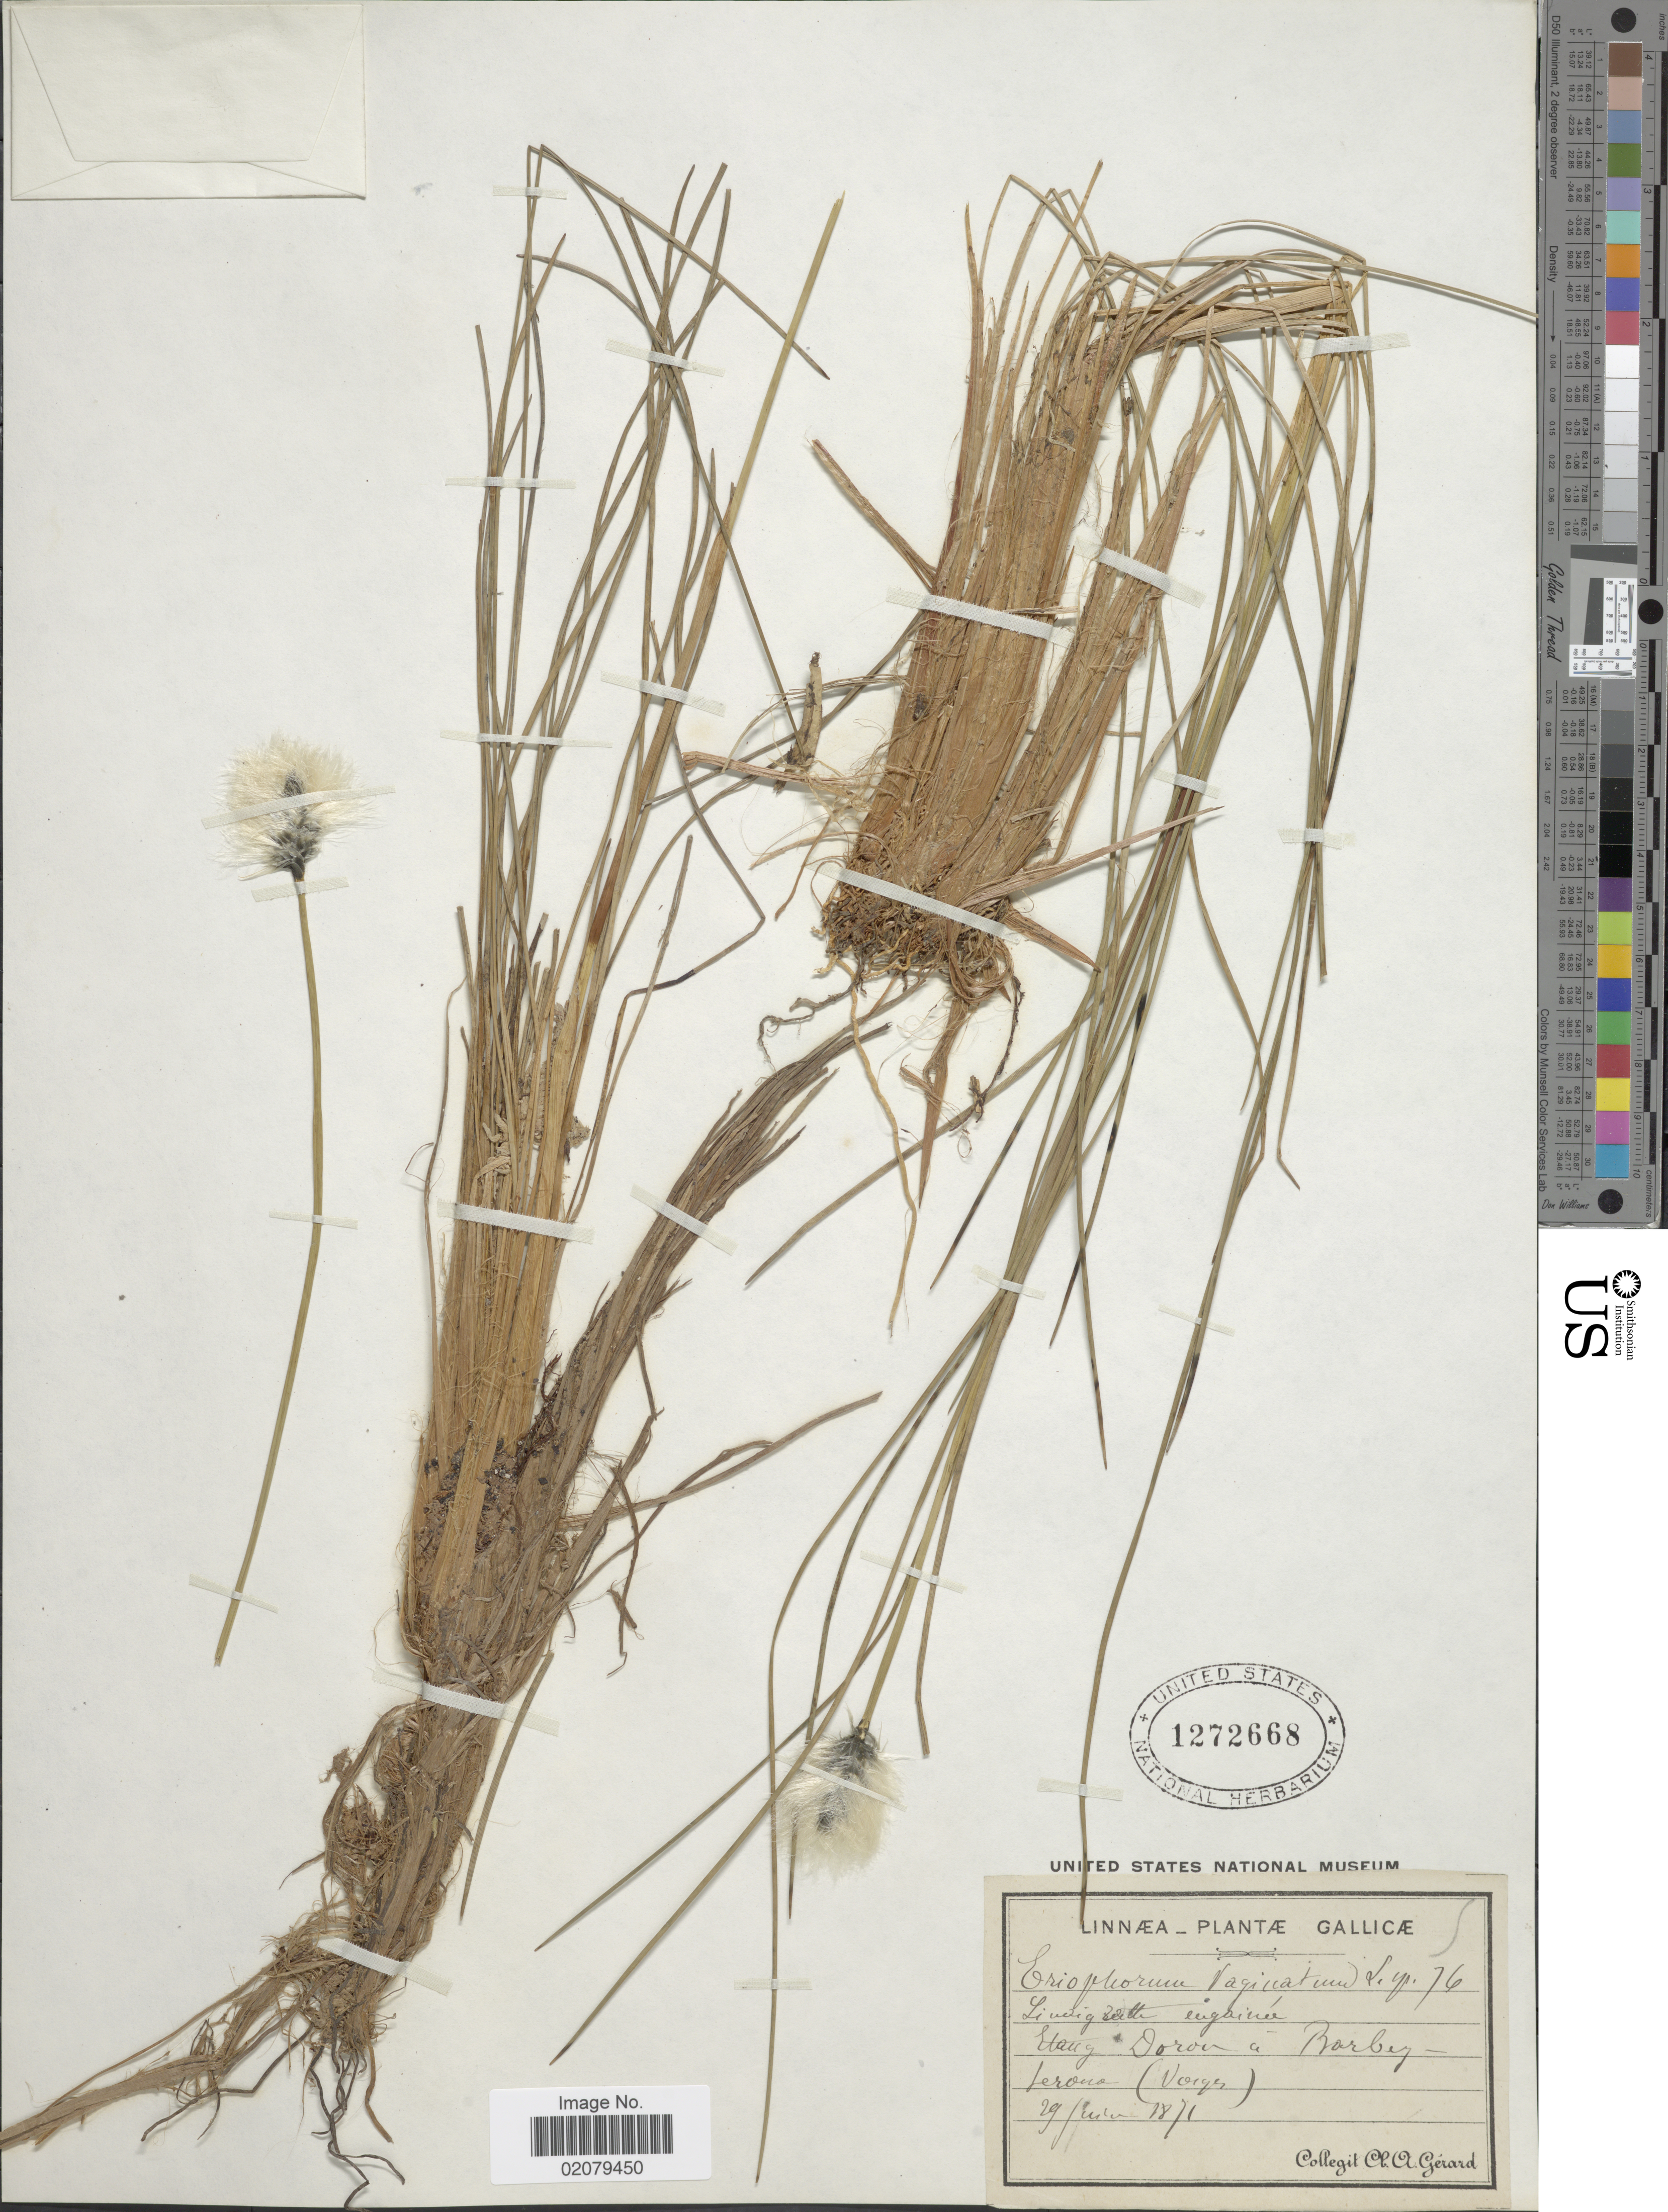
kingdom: Plantae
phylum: Tracheophyta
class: Liliopsida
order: Poales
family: Cyperaceae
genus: Eriophorum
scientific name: Eriophorum vaginatum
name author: L.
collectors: C. Gerard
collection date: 1871-06-29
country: France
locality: Gallicae, Etan Dorois a Barby [interpreted]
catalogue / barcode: US 1272668